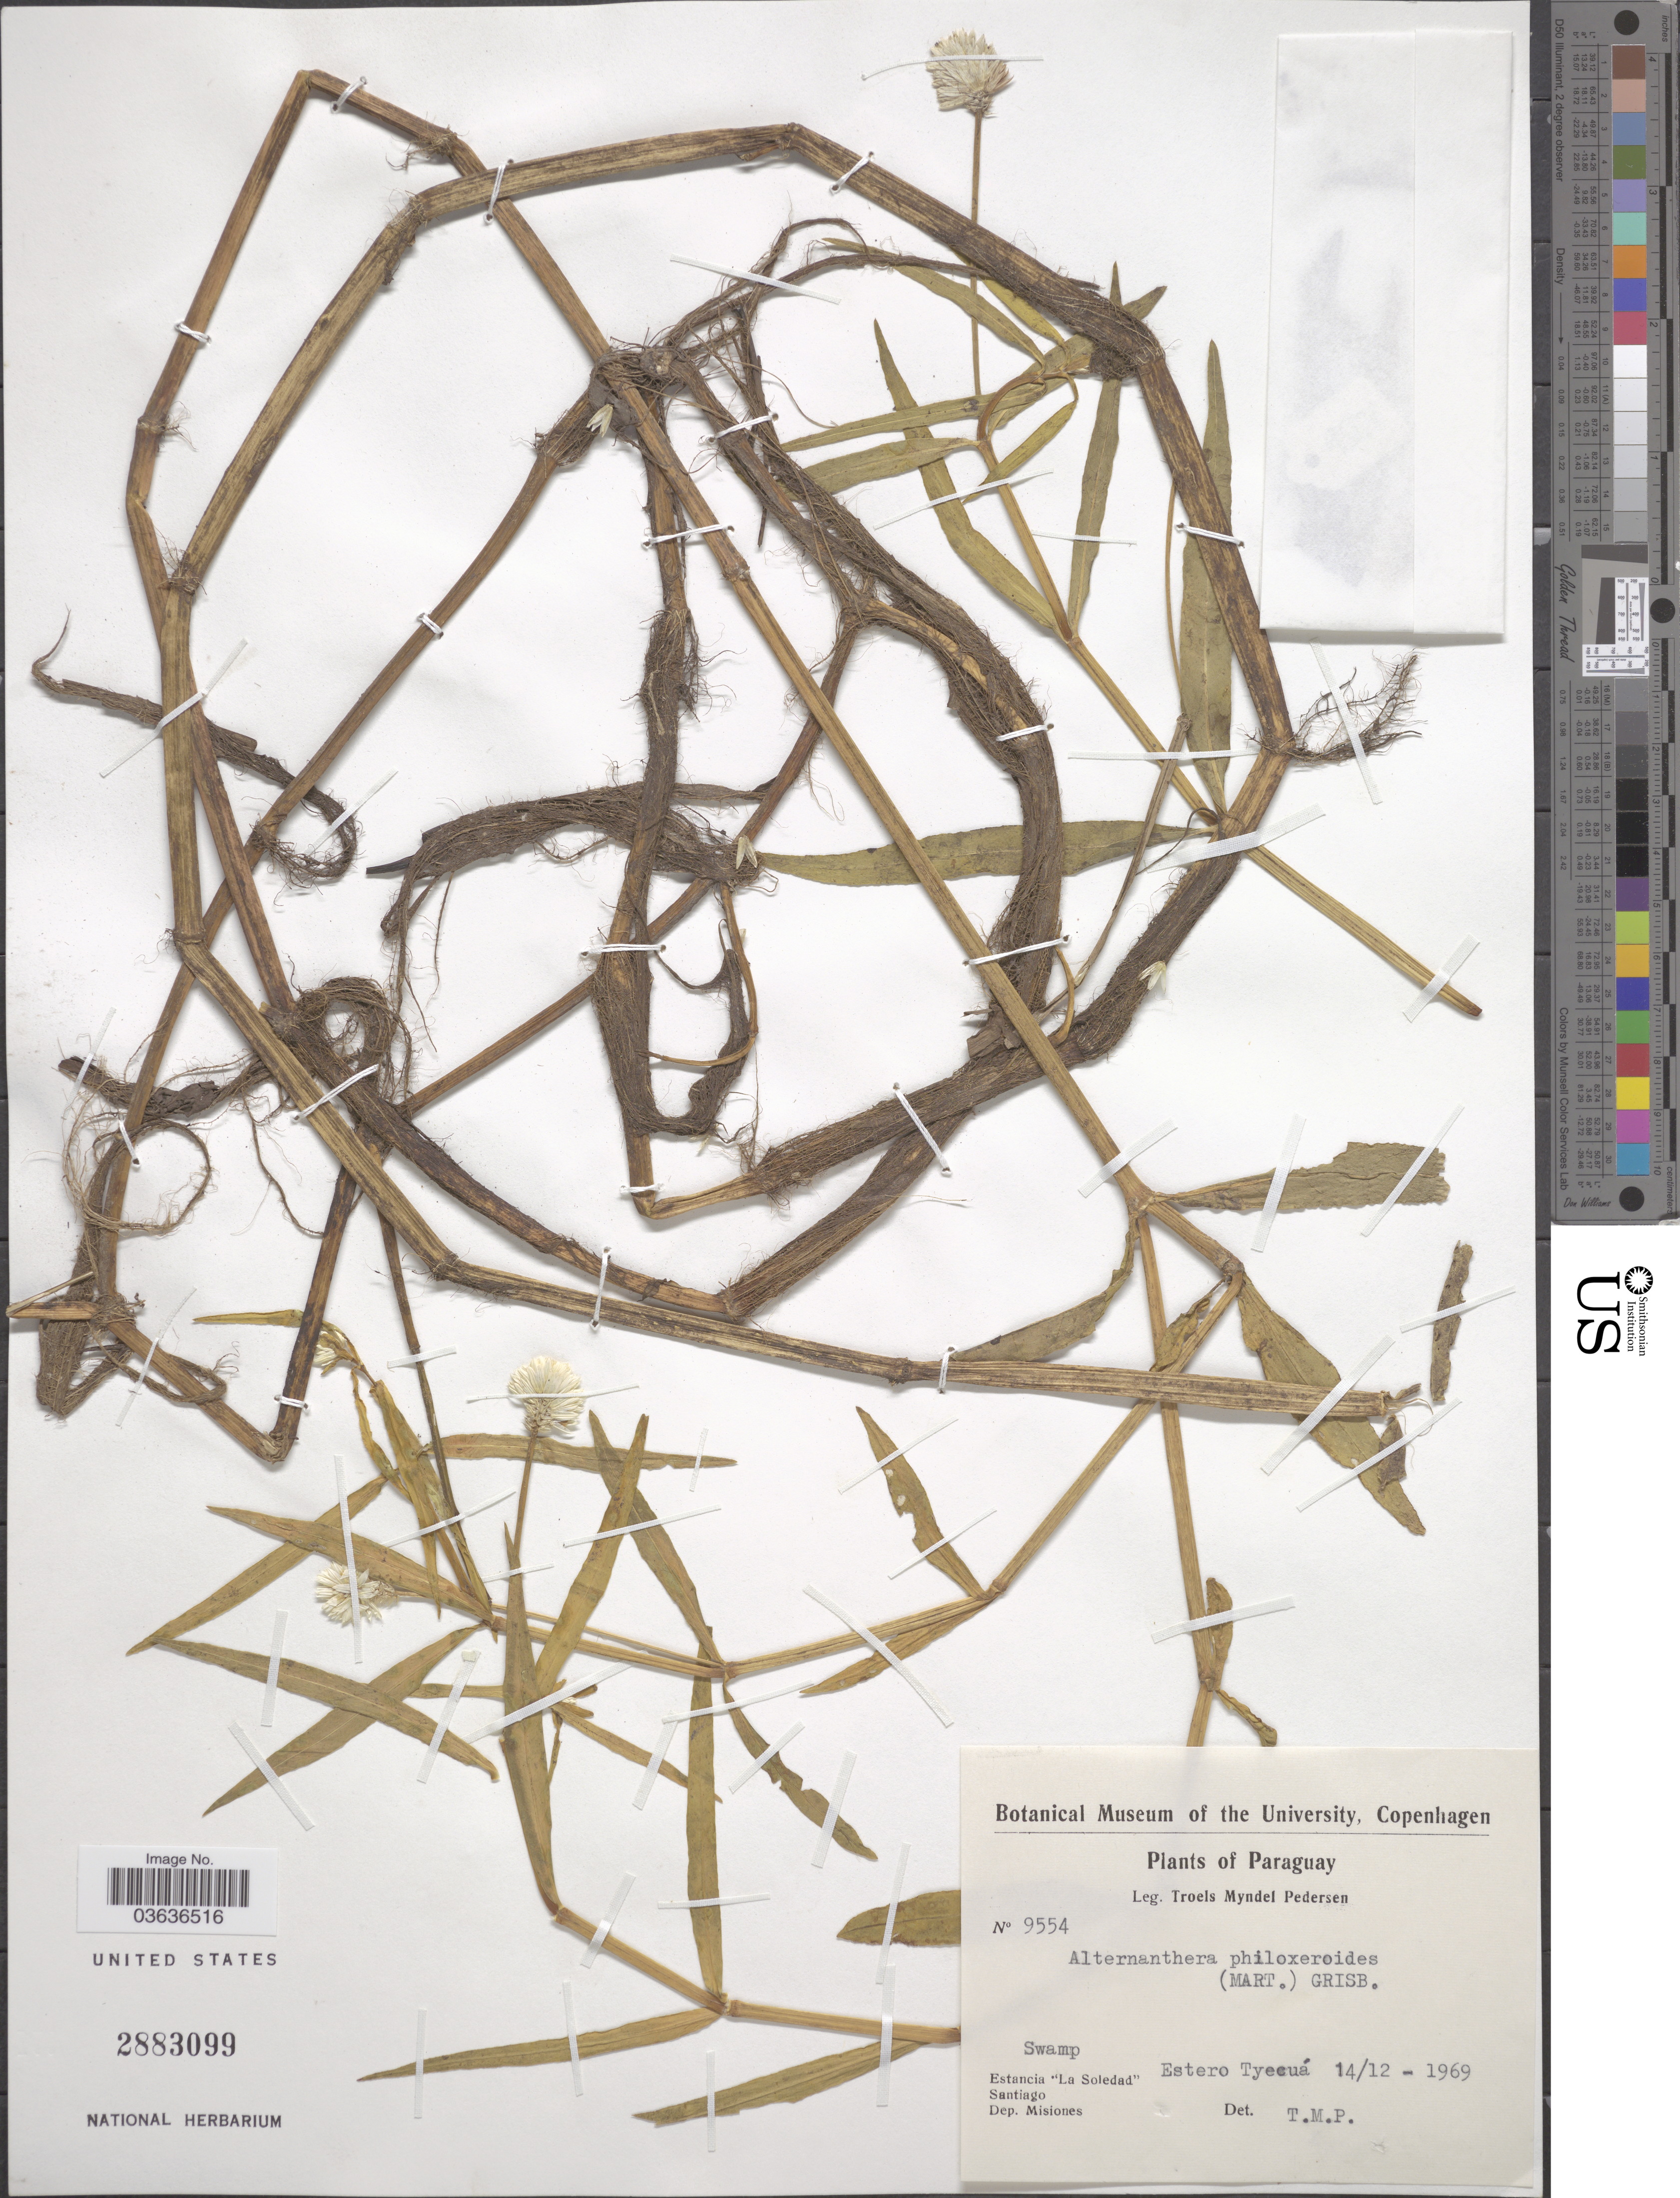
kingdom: Plantae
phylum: Tracheophyta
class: Magnoliopsida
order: Caryophyllales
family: Amaranthaceae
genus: Alternanthera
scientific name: Alternanthera philoxeroides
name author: (Mart.) Griseb.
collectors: T. Pederson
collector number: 9554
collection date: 1969-12-14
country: Paraguay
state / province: Misiones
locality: Estancia "La Soledad". Estero Tyecuá. Santiago. Dep. Misiones.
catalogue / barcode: US 2883099